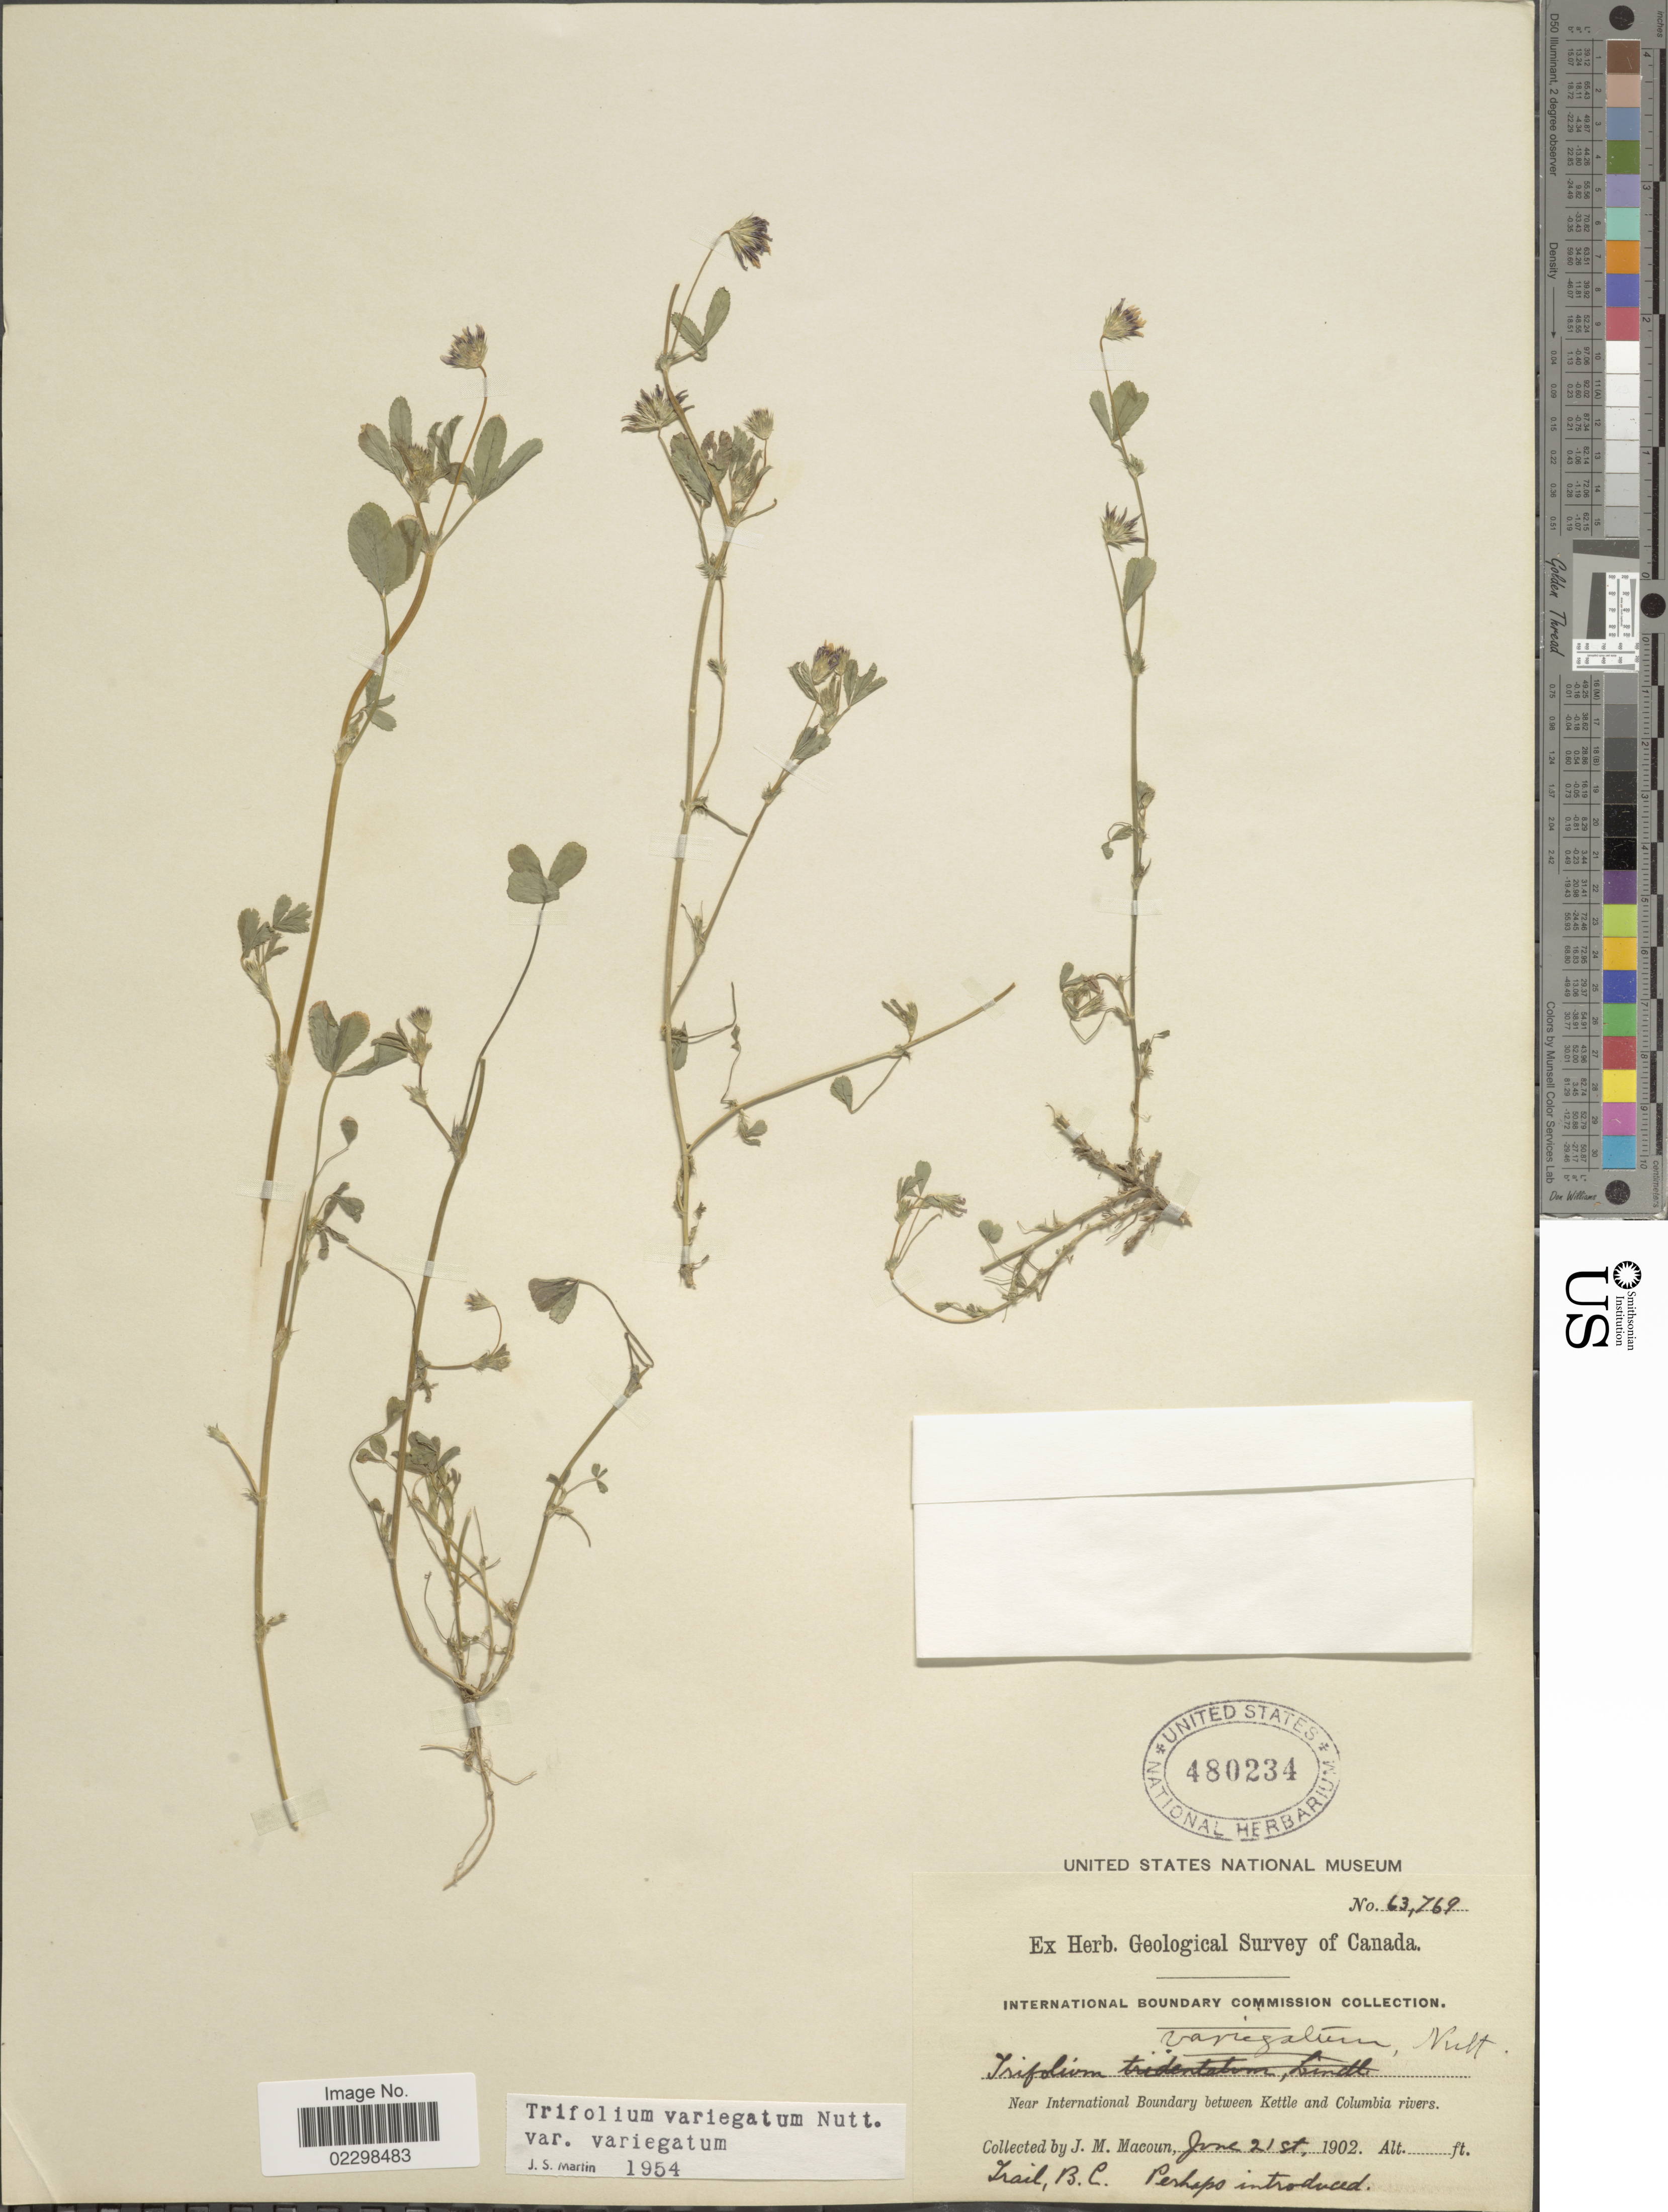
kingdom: Plantae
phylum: Tracheophyta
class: Magnoliopsida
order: Fabales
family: Fabaceae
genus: Trifolium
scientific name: Trifolium variegatum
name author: Nutt.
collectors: J. M. Macoun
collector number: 63769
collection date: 1902-06-21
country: Canada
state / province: British Columbia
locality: Near International Boundary between Kettle and Columbia Rivers, Trail, B.C.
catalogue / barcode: US 480234